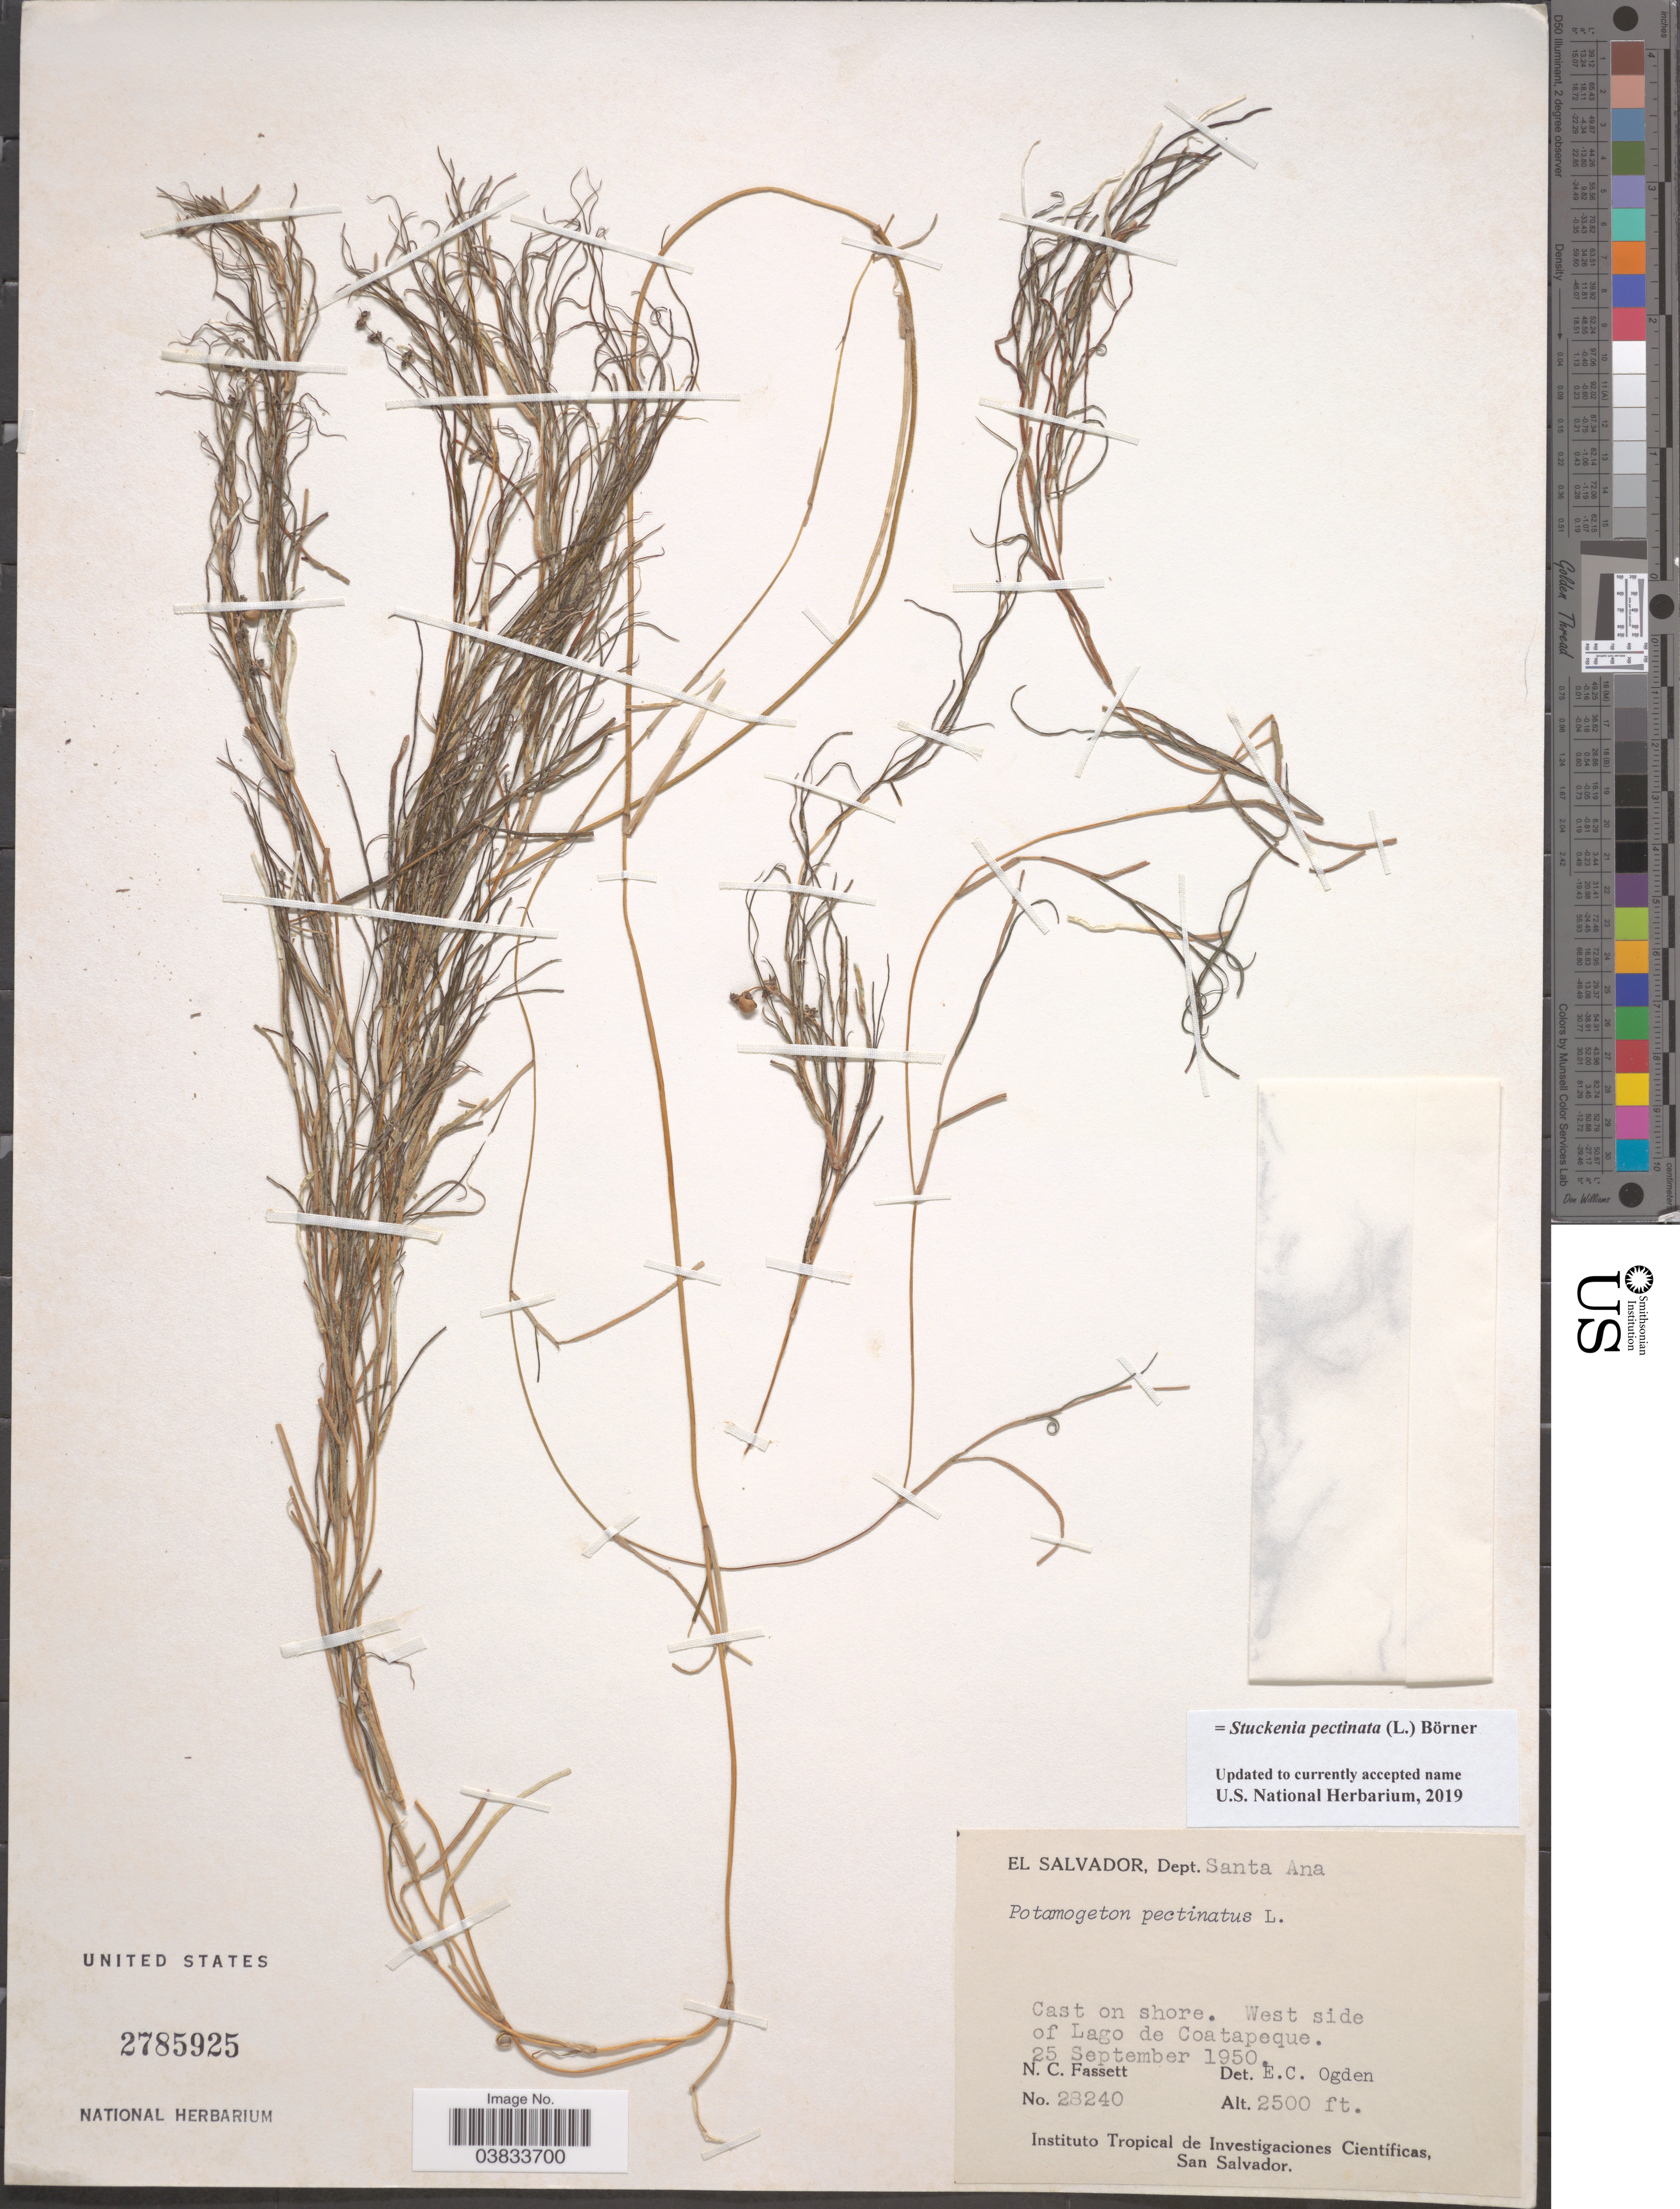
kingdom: Plantae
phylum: Tracheophyta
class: Liliopsida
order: Alismatales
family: Potamogetonaceae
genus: Stuckenia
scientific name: Stuckenia pectinata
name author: (L.) Börner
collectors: N. C. Fassett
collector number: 28240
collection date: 1950-09-25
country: El Salvador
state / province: Santa Ana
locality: Dept. Santa Ana. West side of Lago de Coatapeque.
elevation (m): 762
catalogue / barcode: US 2785925